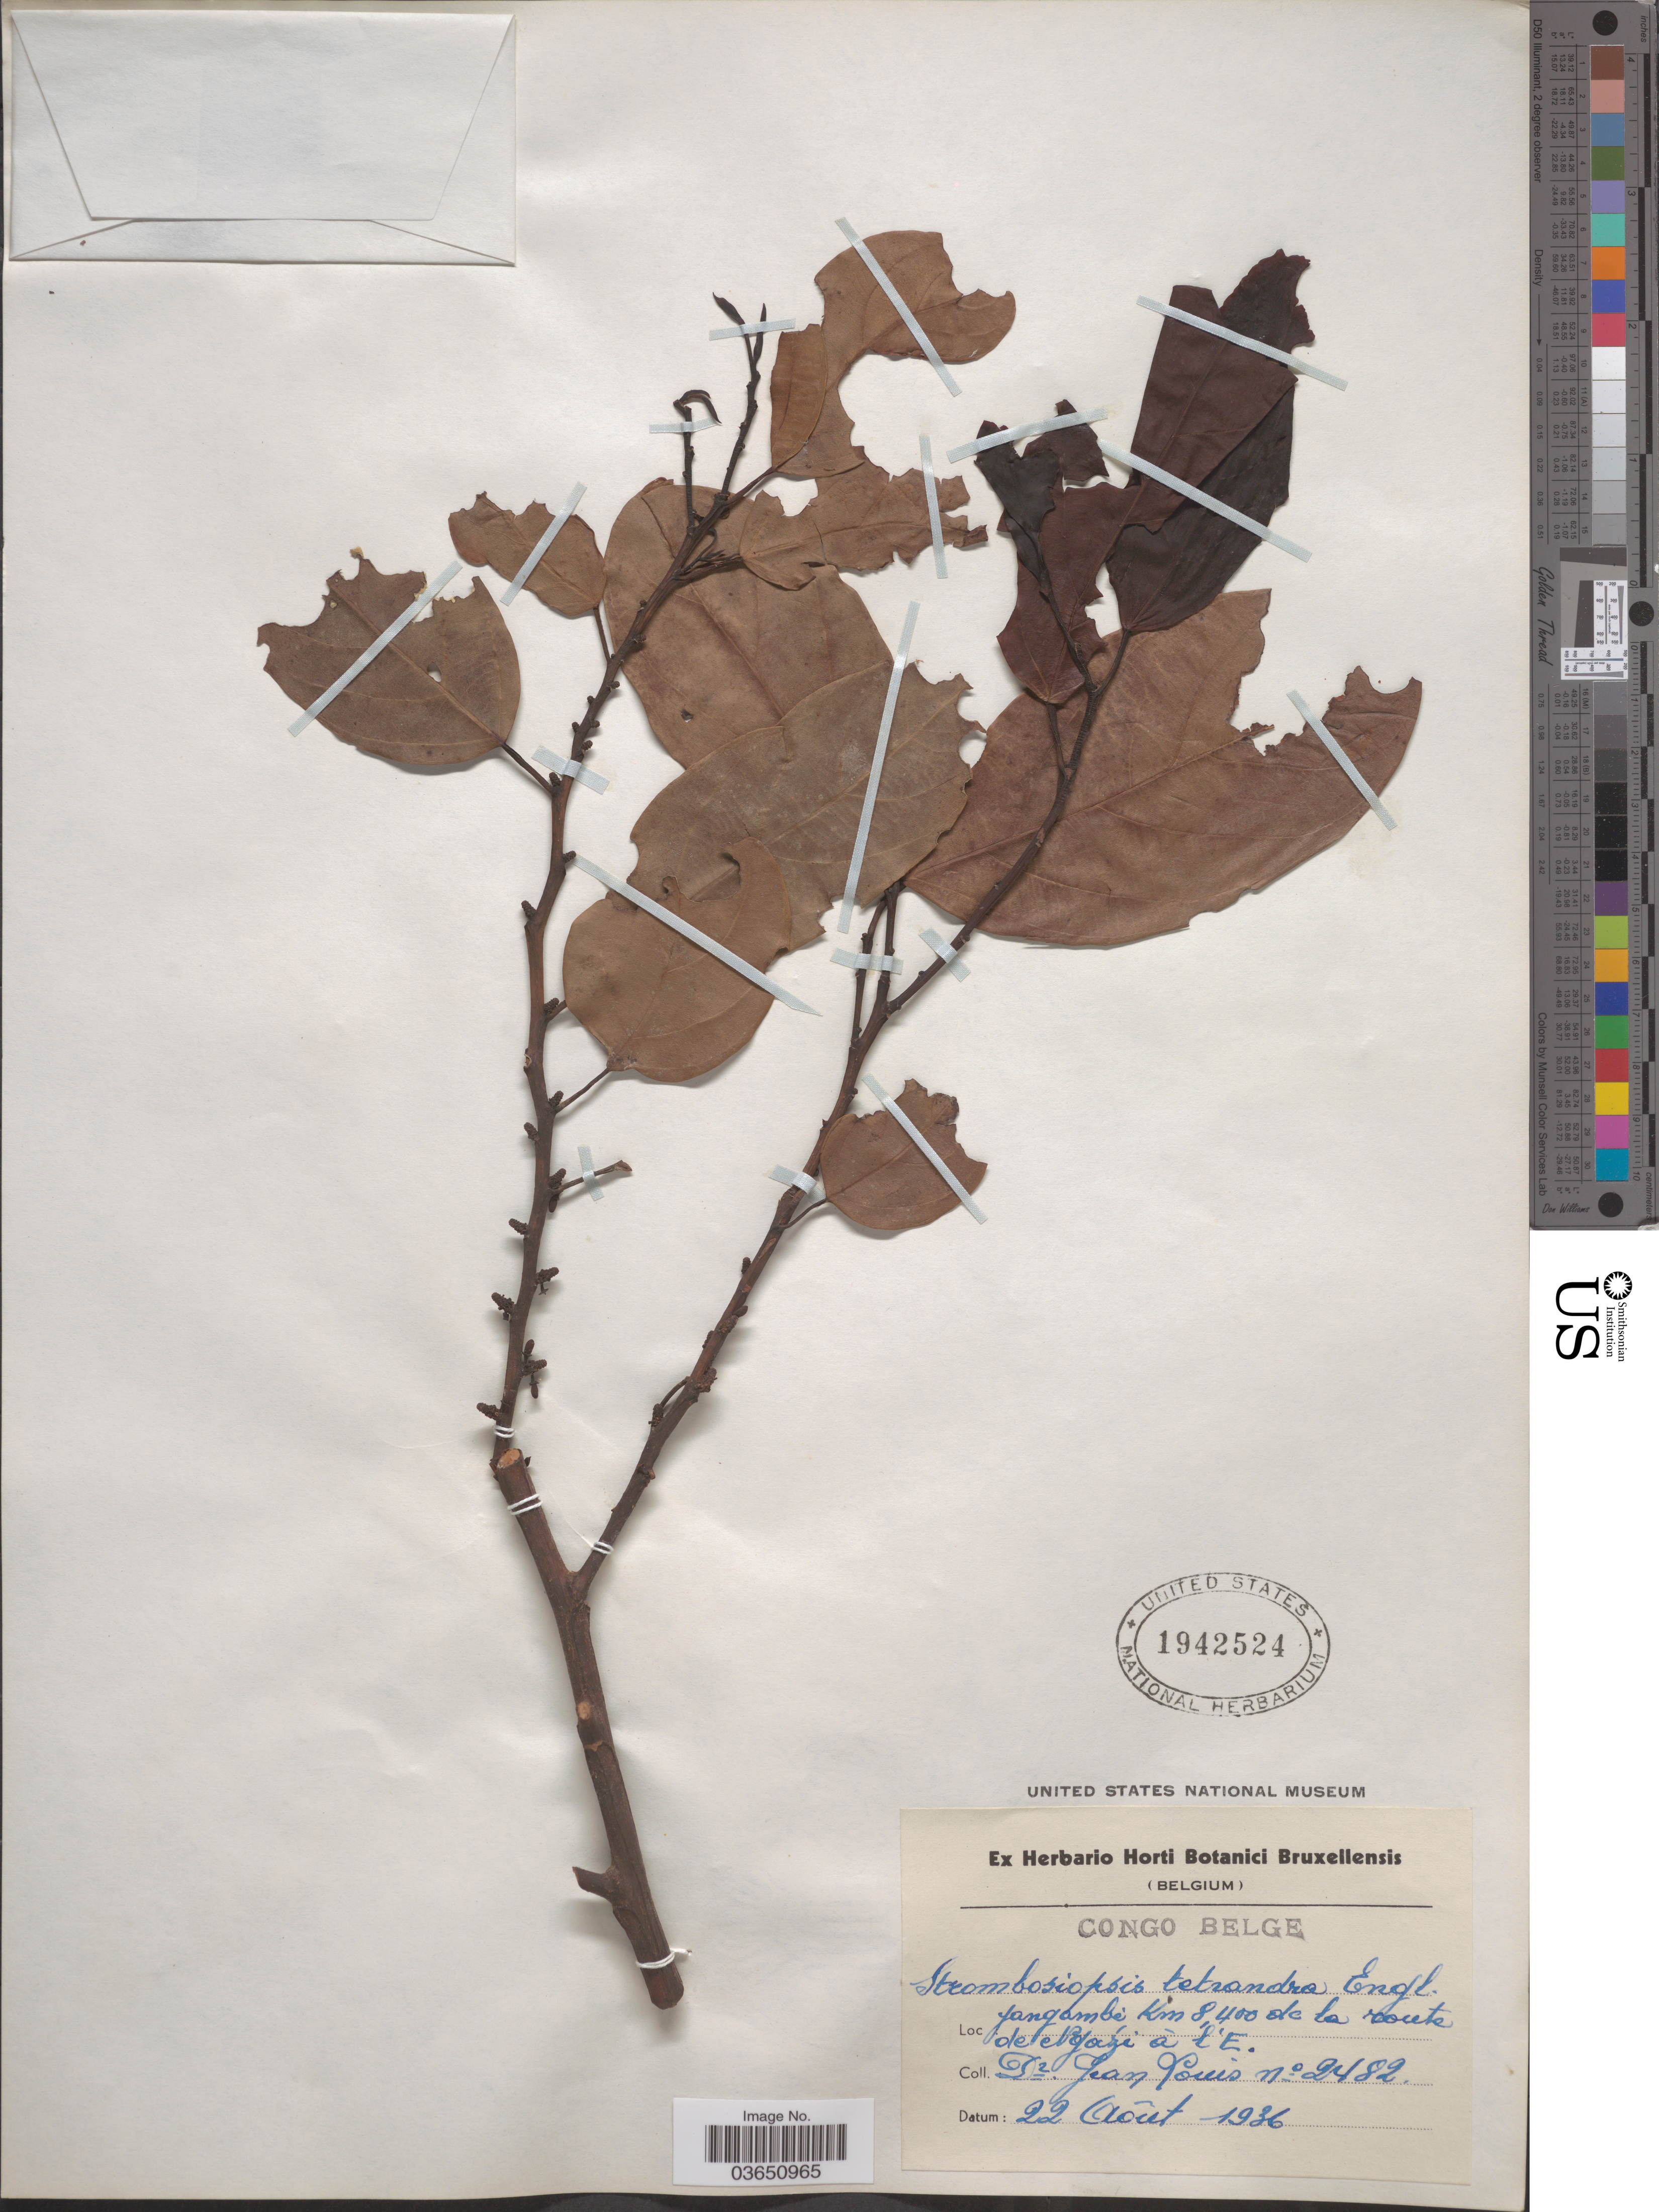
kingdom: Plantae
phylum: Tracheophyta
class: Magnoliopsida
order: Santalales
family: Strombosiaceae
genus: Strombosiopsis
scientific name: Strombosiopsis tetrandra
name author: Engl.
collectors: J. Vouis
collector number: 2482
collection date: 1936-08-22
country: Congo, Democratic Republic of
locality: Congo Belge. Yangambi Km 8,400 de la route delegazi à l'E.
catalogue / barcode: US 1942524